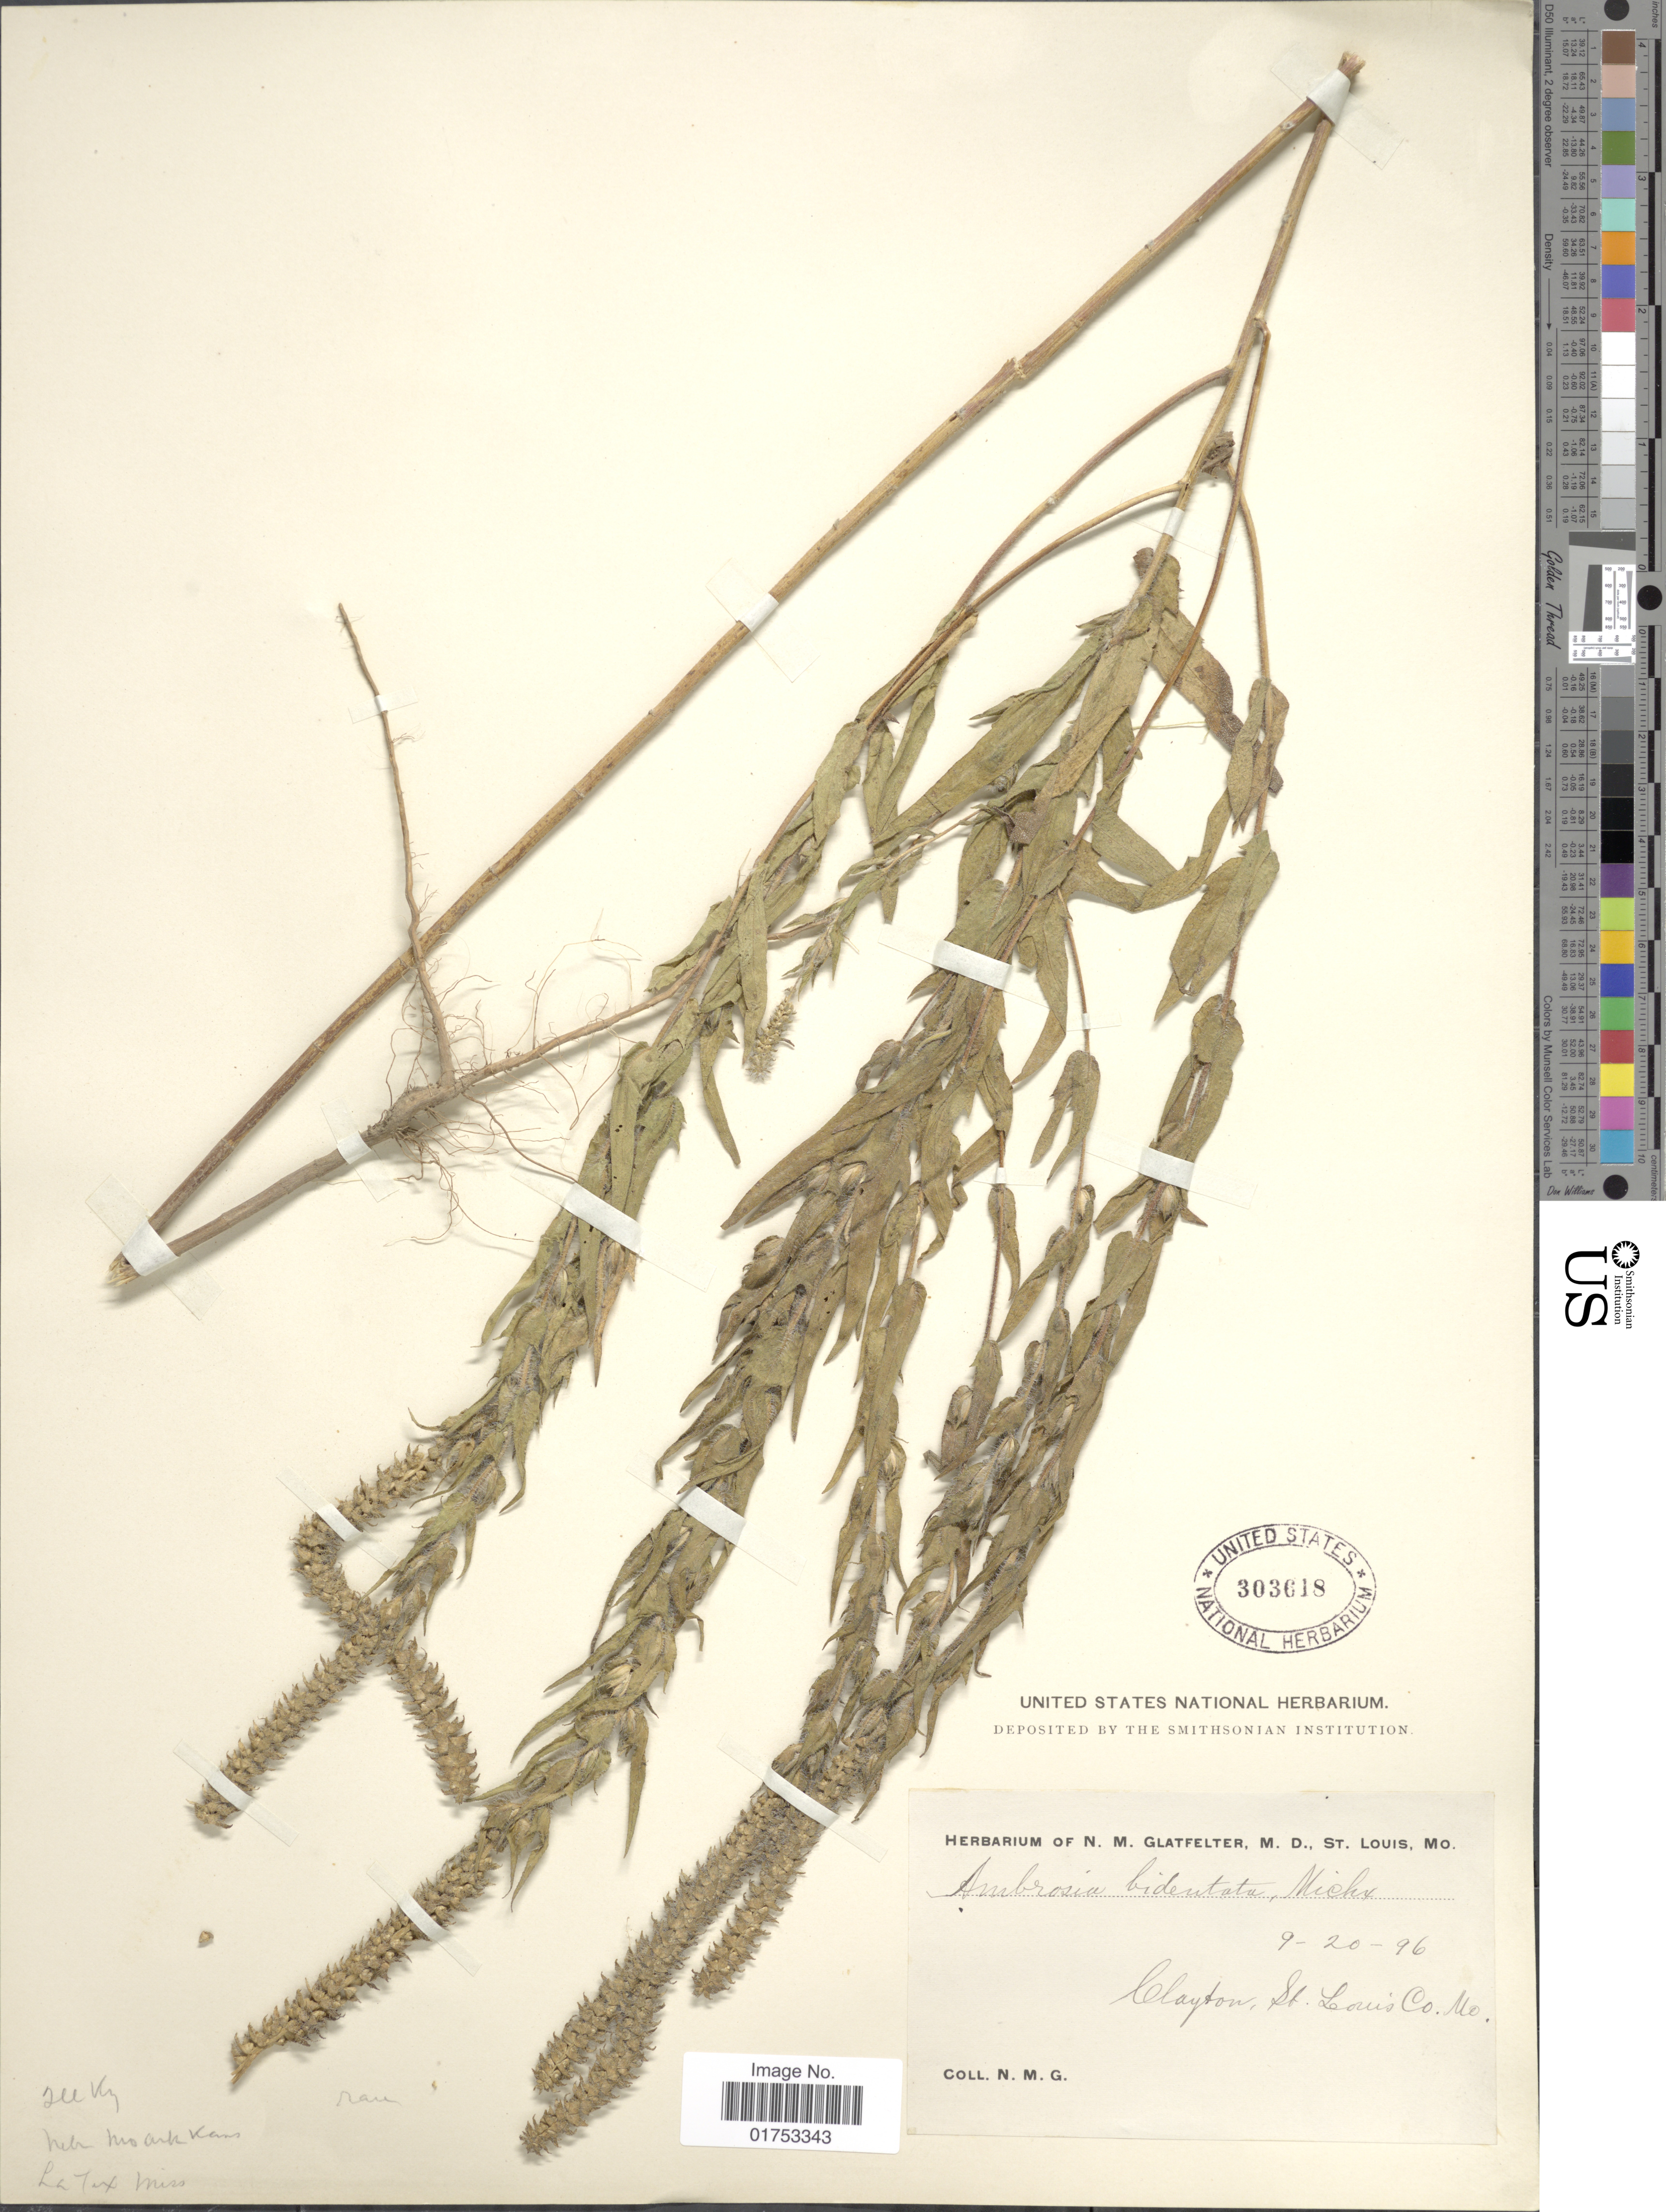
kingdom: Plantae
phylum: Tracheophyta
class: Magnoliopsida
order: Asterales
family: Asteraceae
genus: Ambrosia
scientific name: Ambrosia bidentata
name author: Michx.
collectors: N. M. Glatfelter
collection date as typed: Transcribed d/m/y: 20/9/96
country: United States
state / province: Missouri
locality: Clayton, St. Louis Co., Mo.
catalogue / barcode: US 303618